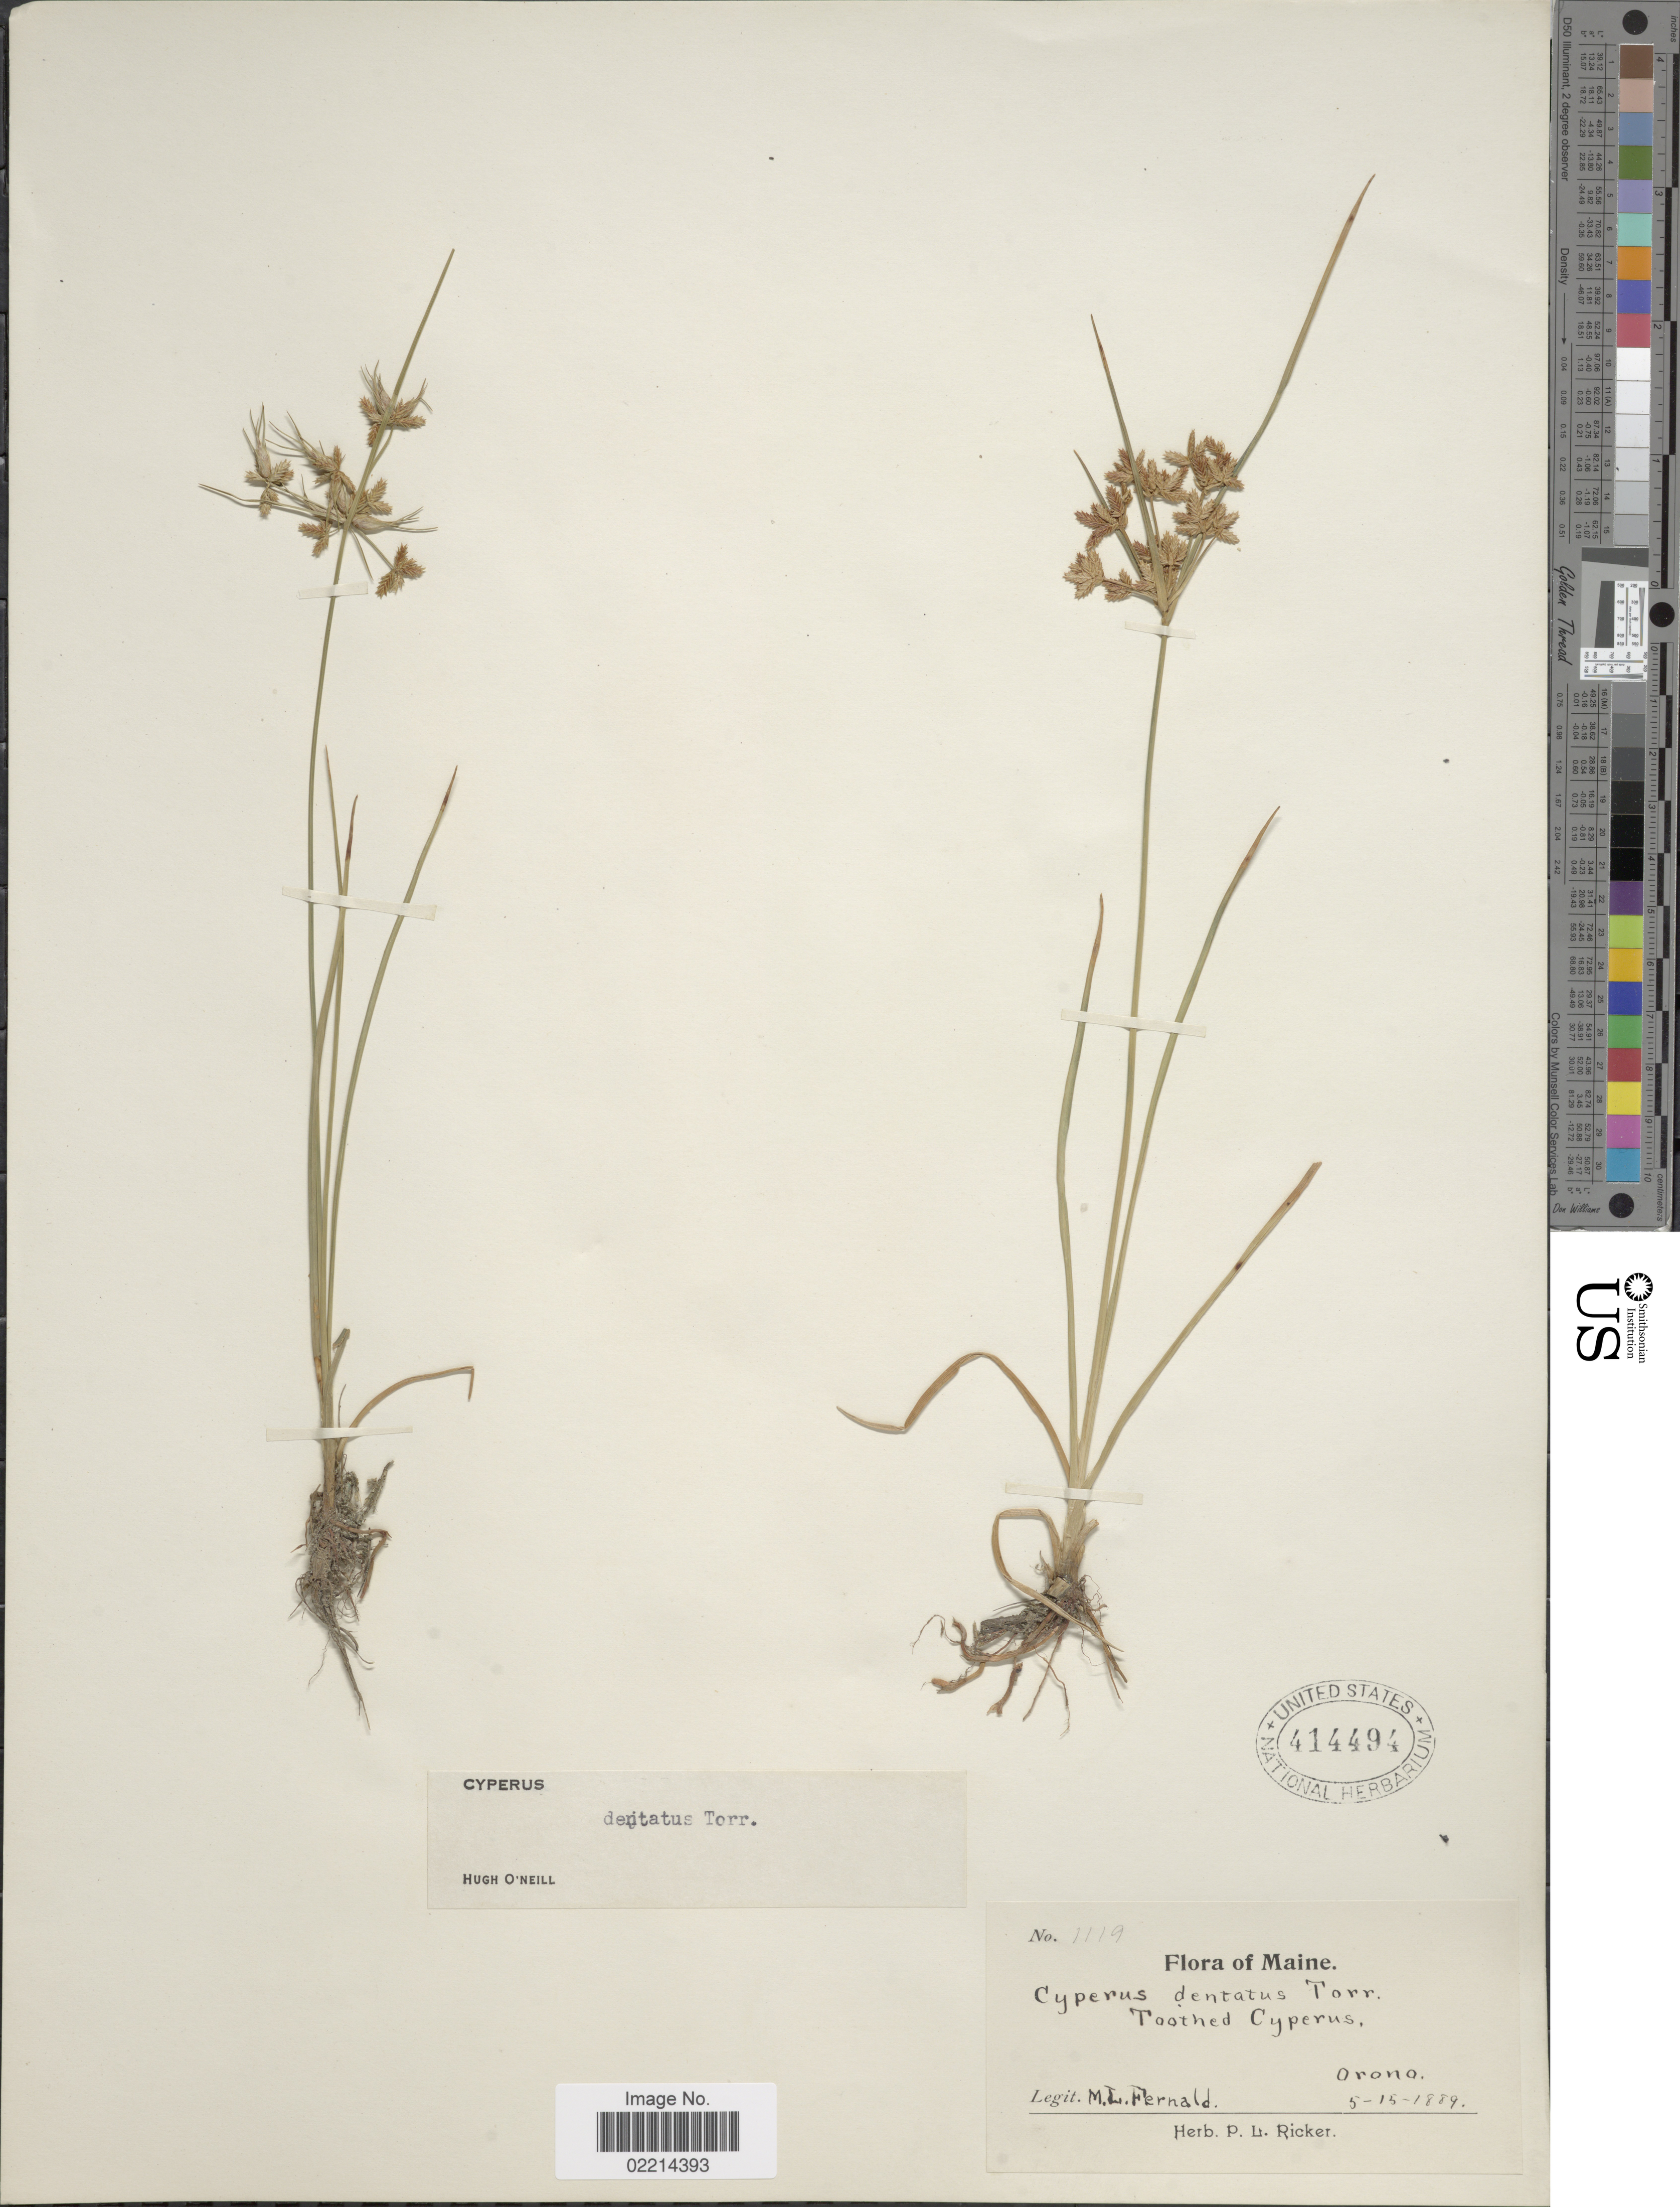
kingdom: Plantae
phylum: Tracheophyta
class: Liliopsida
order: Poales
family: Cyperaceae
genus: Cyperus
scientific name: Cyperus dentatus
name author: Torr.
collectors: M. L. Fernald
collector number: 1119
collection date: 1889-05-15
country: United States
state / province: Maine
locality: Ororno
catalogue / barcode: US 414494